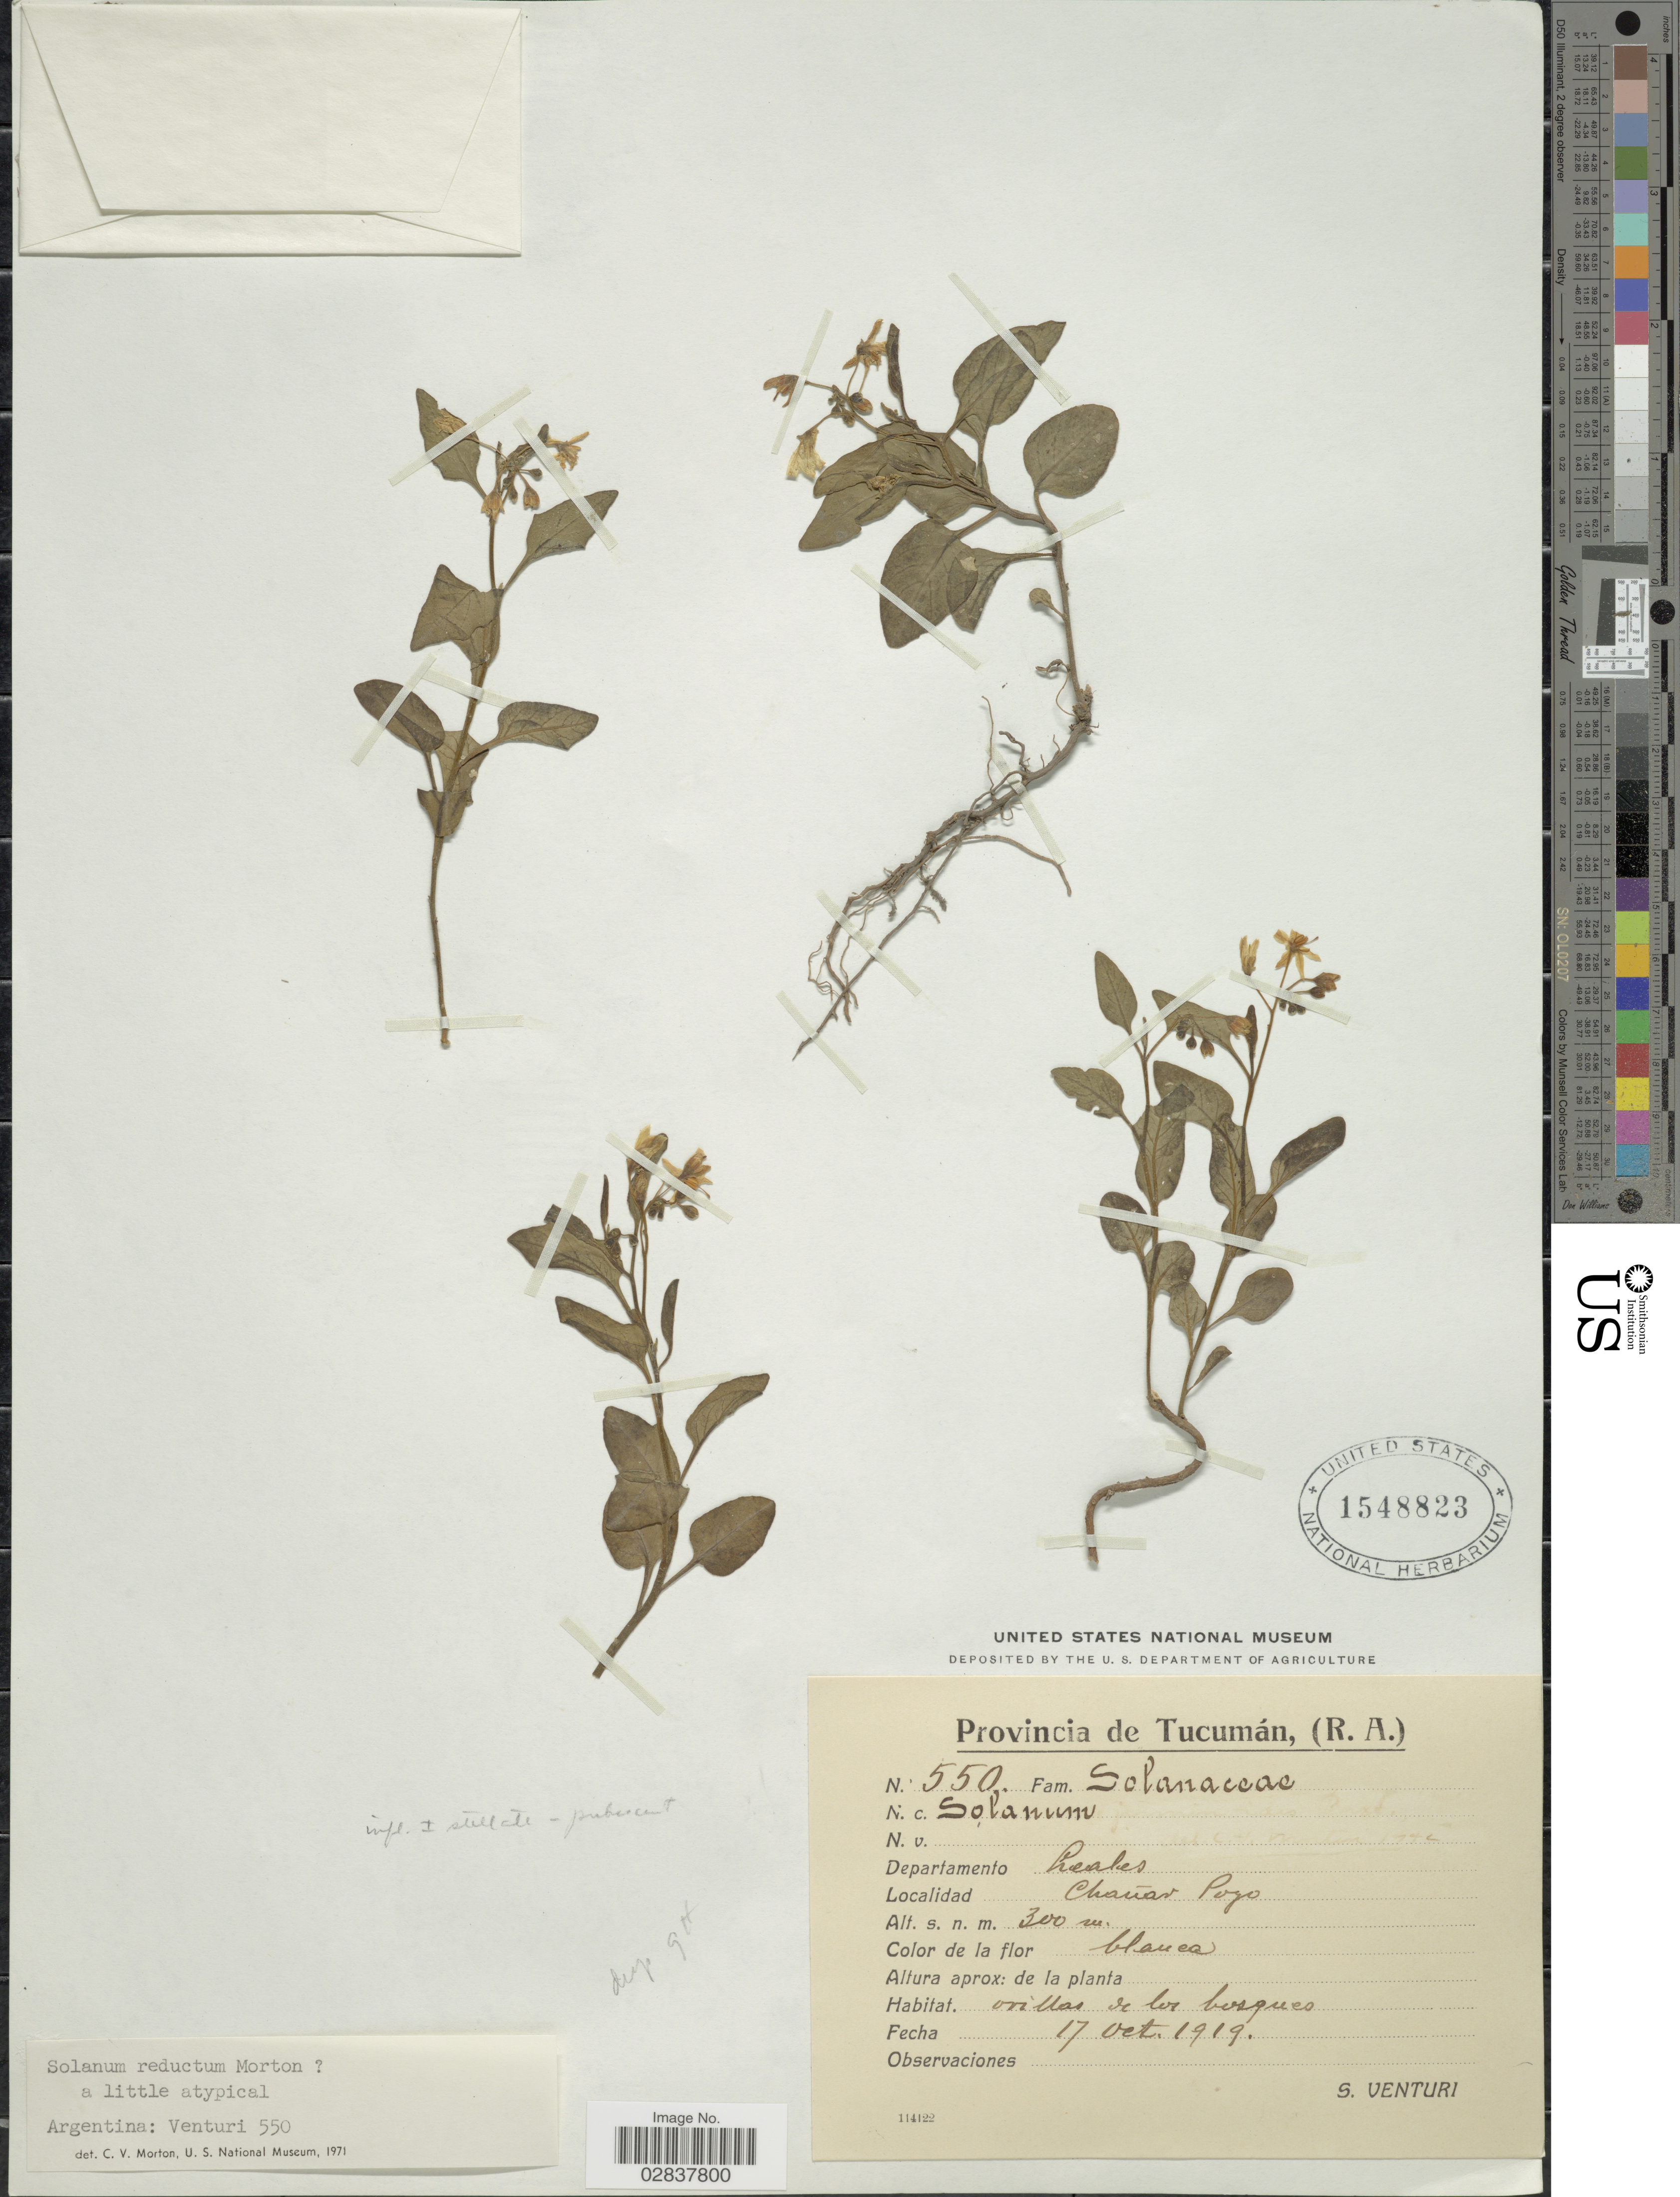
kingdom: Plantae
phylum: Tracheophyta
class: Magnoliopsida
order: Solanales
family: Solanaceae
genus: Solanum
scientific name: Solanum reductum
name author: C.V. Morton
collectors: S. Venturi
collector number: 550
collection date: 1919-10-17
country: Argentina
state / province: Tucuman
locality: (R.A.), Departamento Leales. Chañar Pozo.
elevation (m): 300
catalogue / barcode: US 1548823